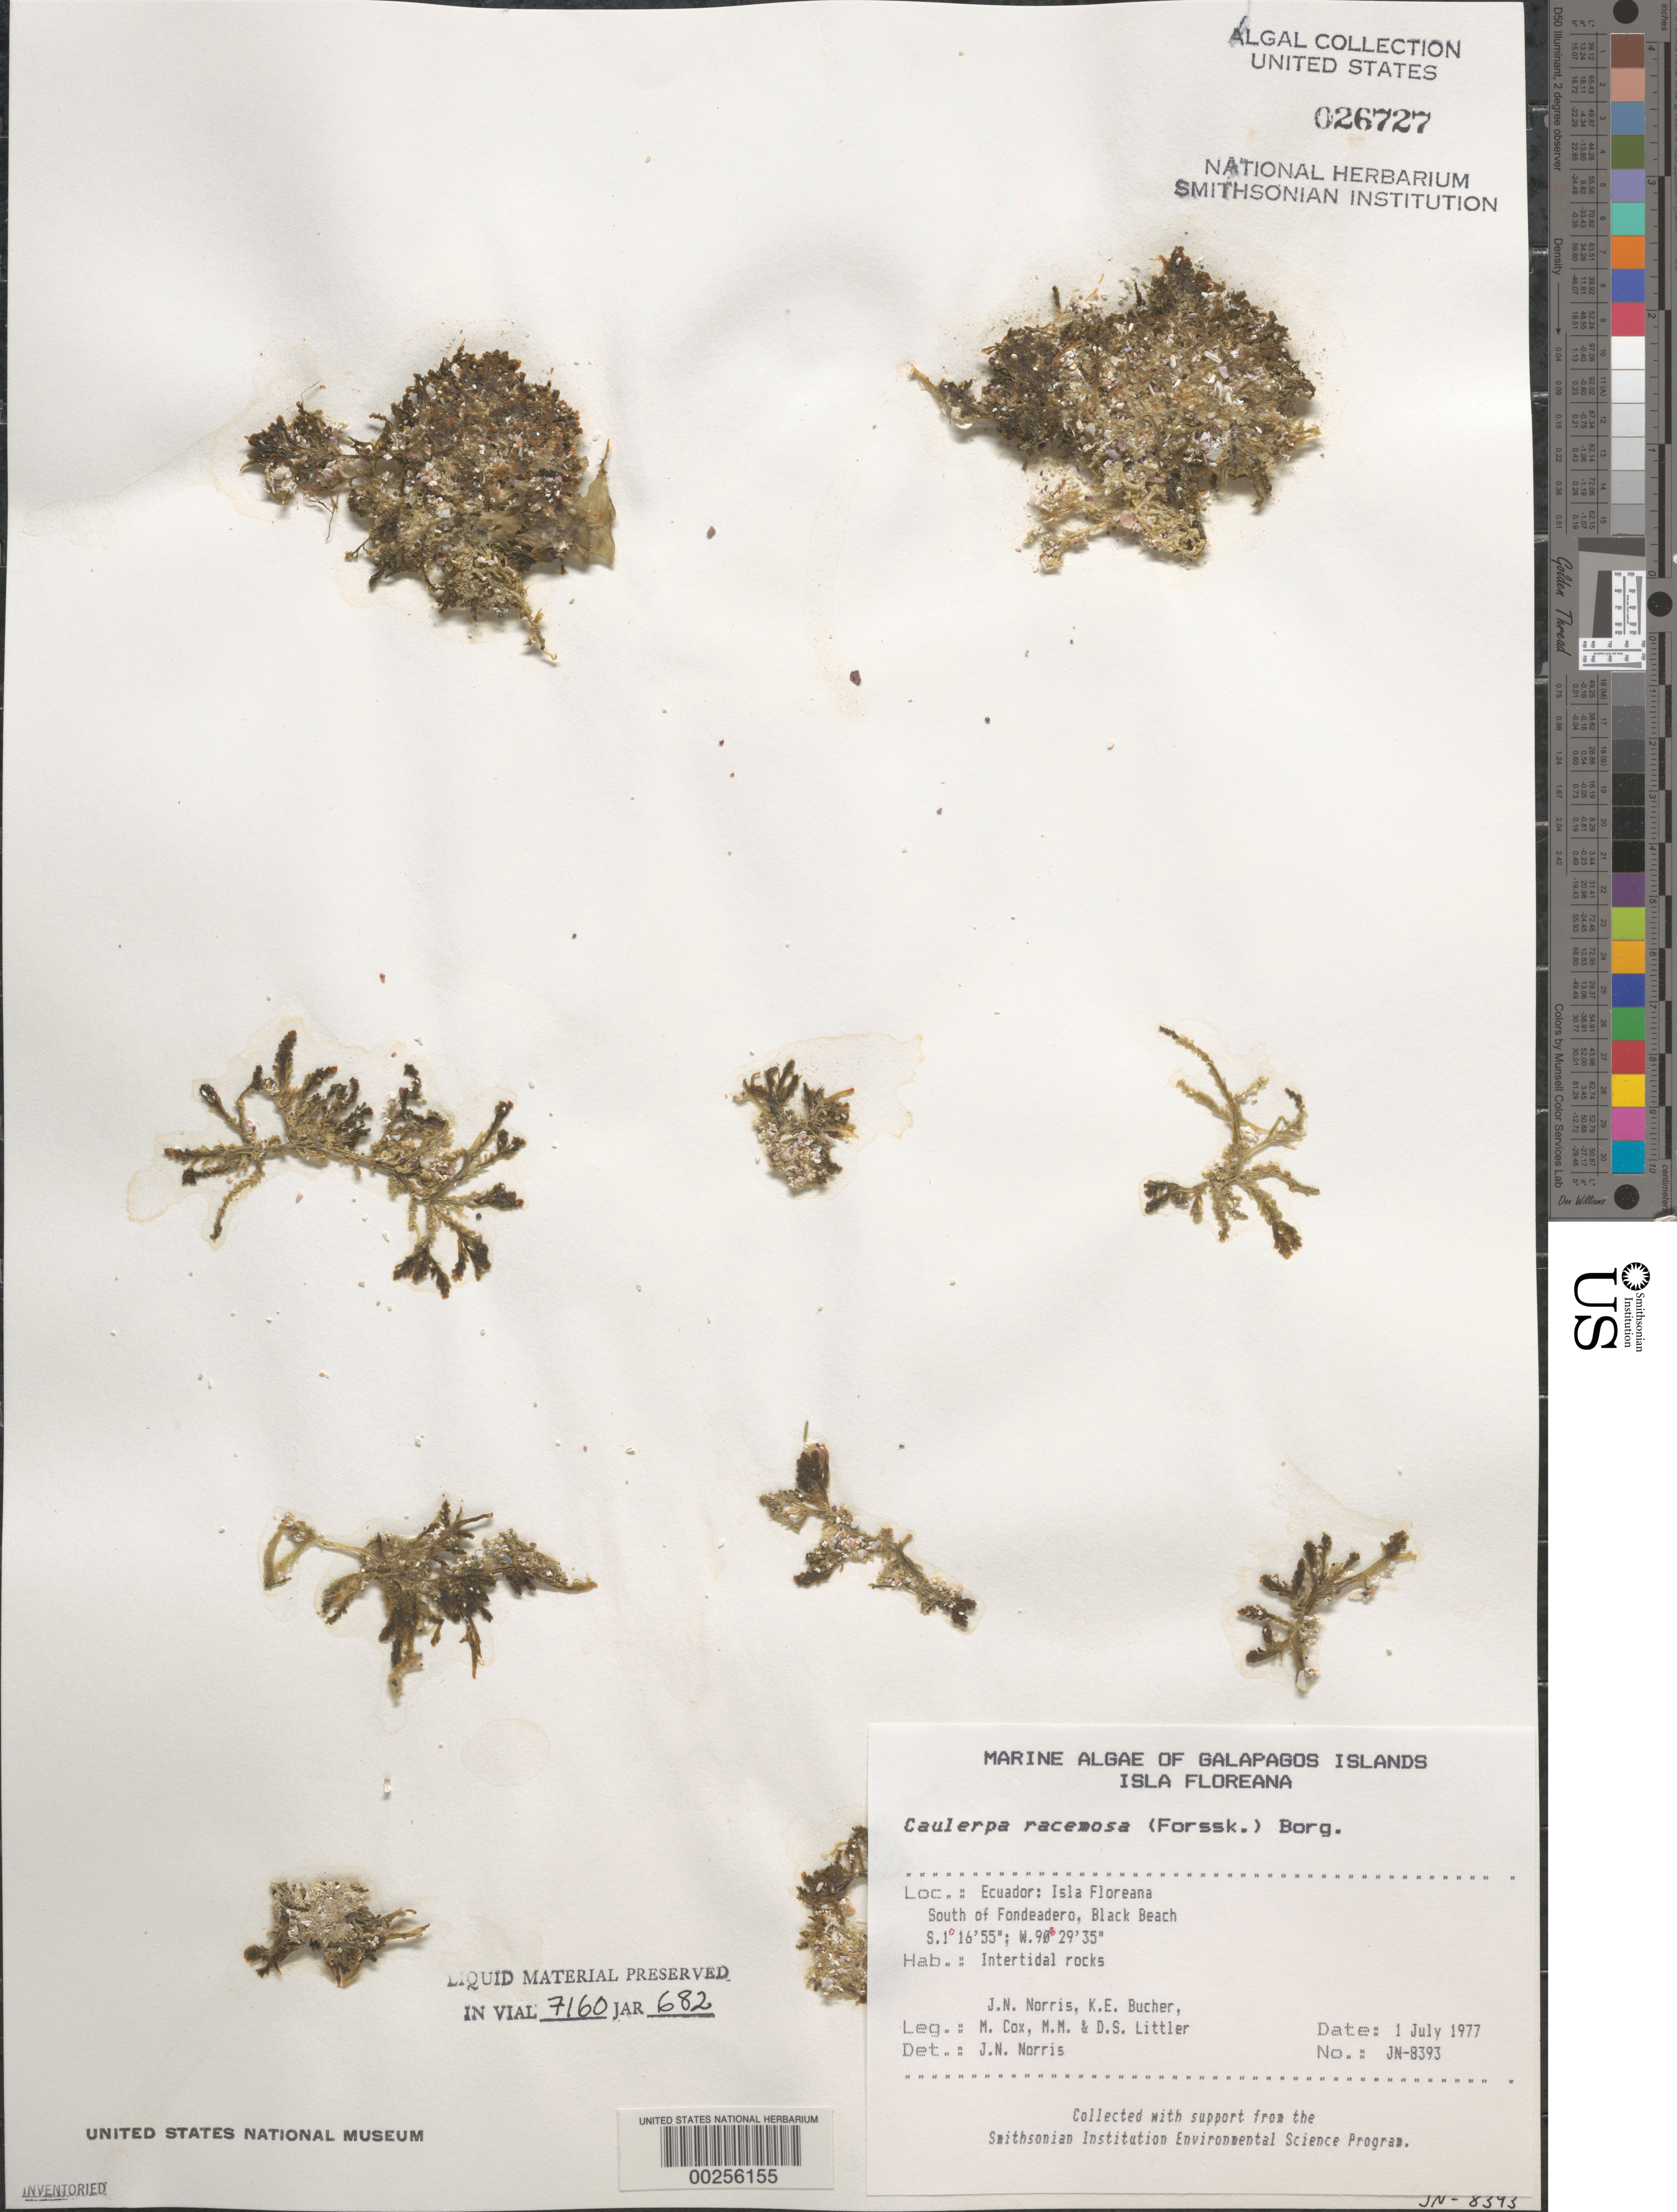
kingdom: Plantae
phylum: Chlorophyta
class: Ulvophyceae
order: Bryopsidales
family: Caulerpaceae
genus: Caulerpa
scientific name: Caulerpa racemosa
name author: (Forssk.) J. Agardh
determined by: Norris, James N.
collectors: J. N. Norris, K. E. Bucher, M. Cox, M. M. Littler & D. S. Littler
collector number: JN-8393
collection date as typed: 01 Jul 1977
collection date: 1977-07-01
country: Ecuador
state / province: Colón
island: Floreana [Charles, Santa Maria]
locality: Black Beach south of Fondeadero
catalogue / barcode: US 26727